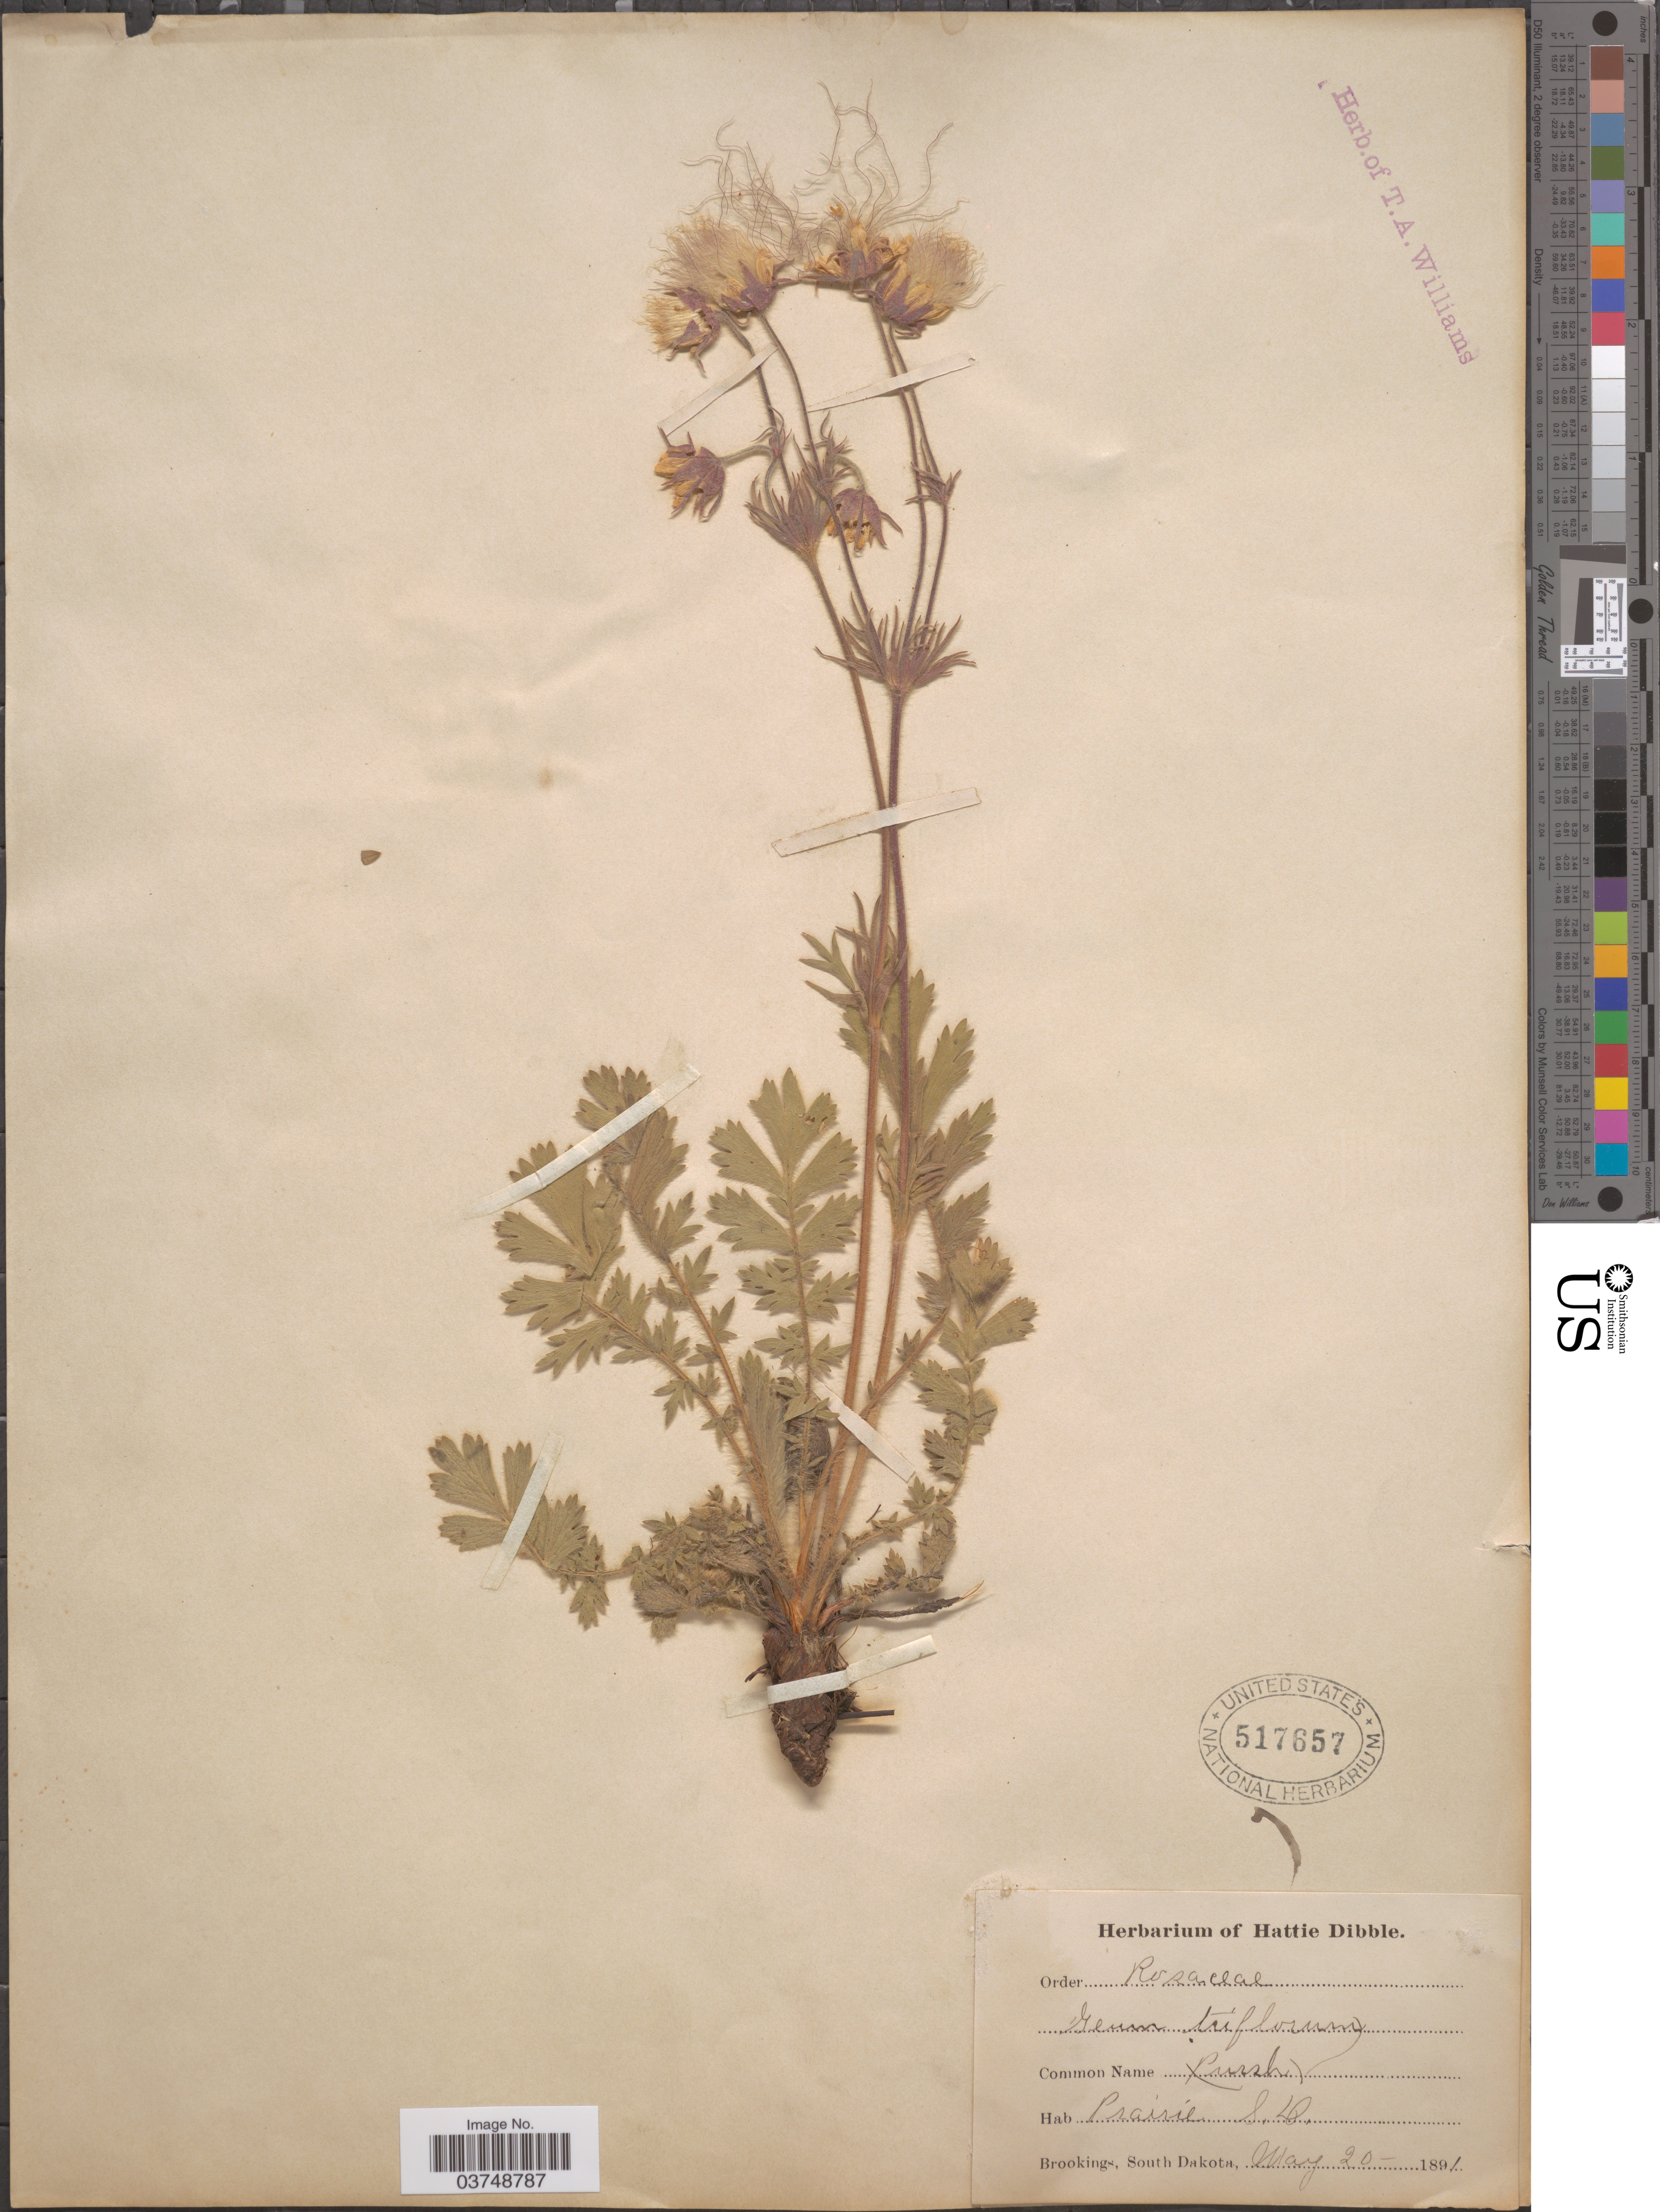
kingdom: Plantae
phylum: Tracheophyta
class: Magnoliopsida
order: Rosales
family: Rosaceae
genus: Geum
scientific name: Geum triflorum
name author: Pursh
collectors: ex Herb. Hattie Dibble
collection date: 1891-05-20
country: United States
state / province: South Dakota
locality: Brookings.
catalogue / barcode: US 517657